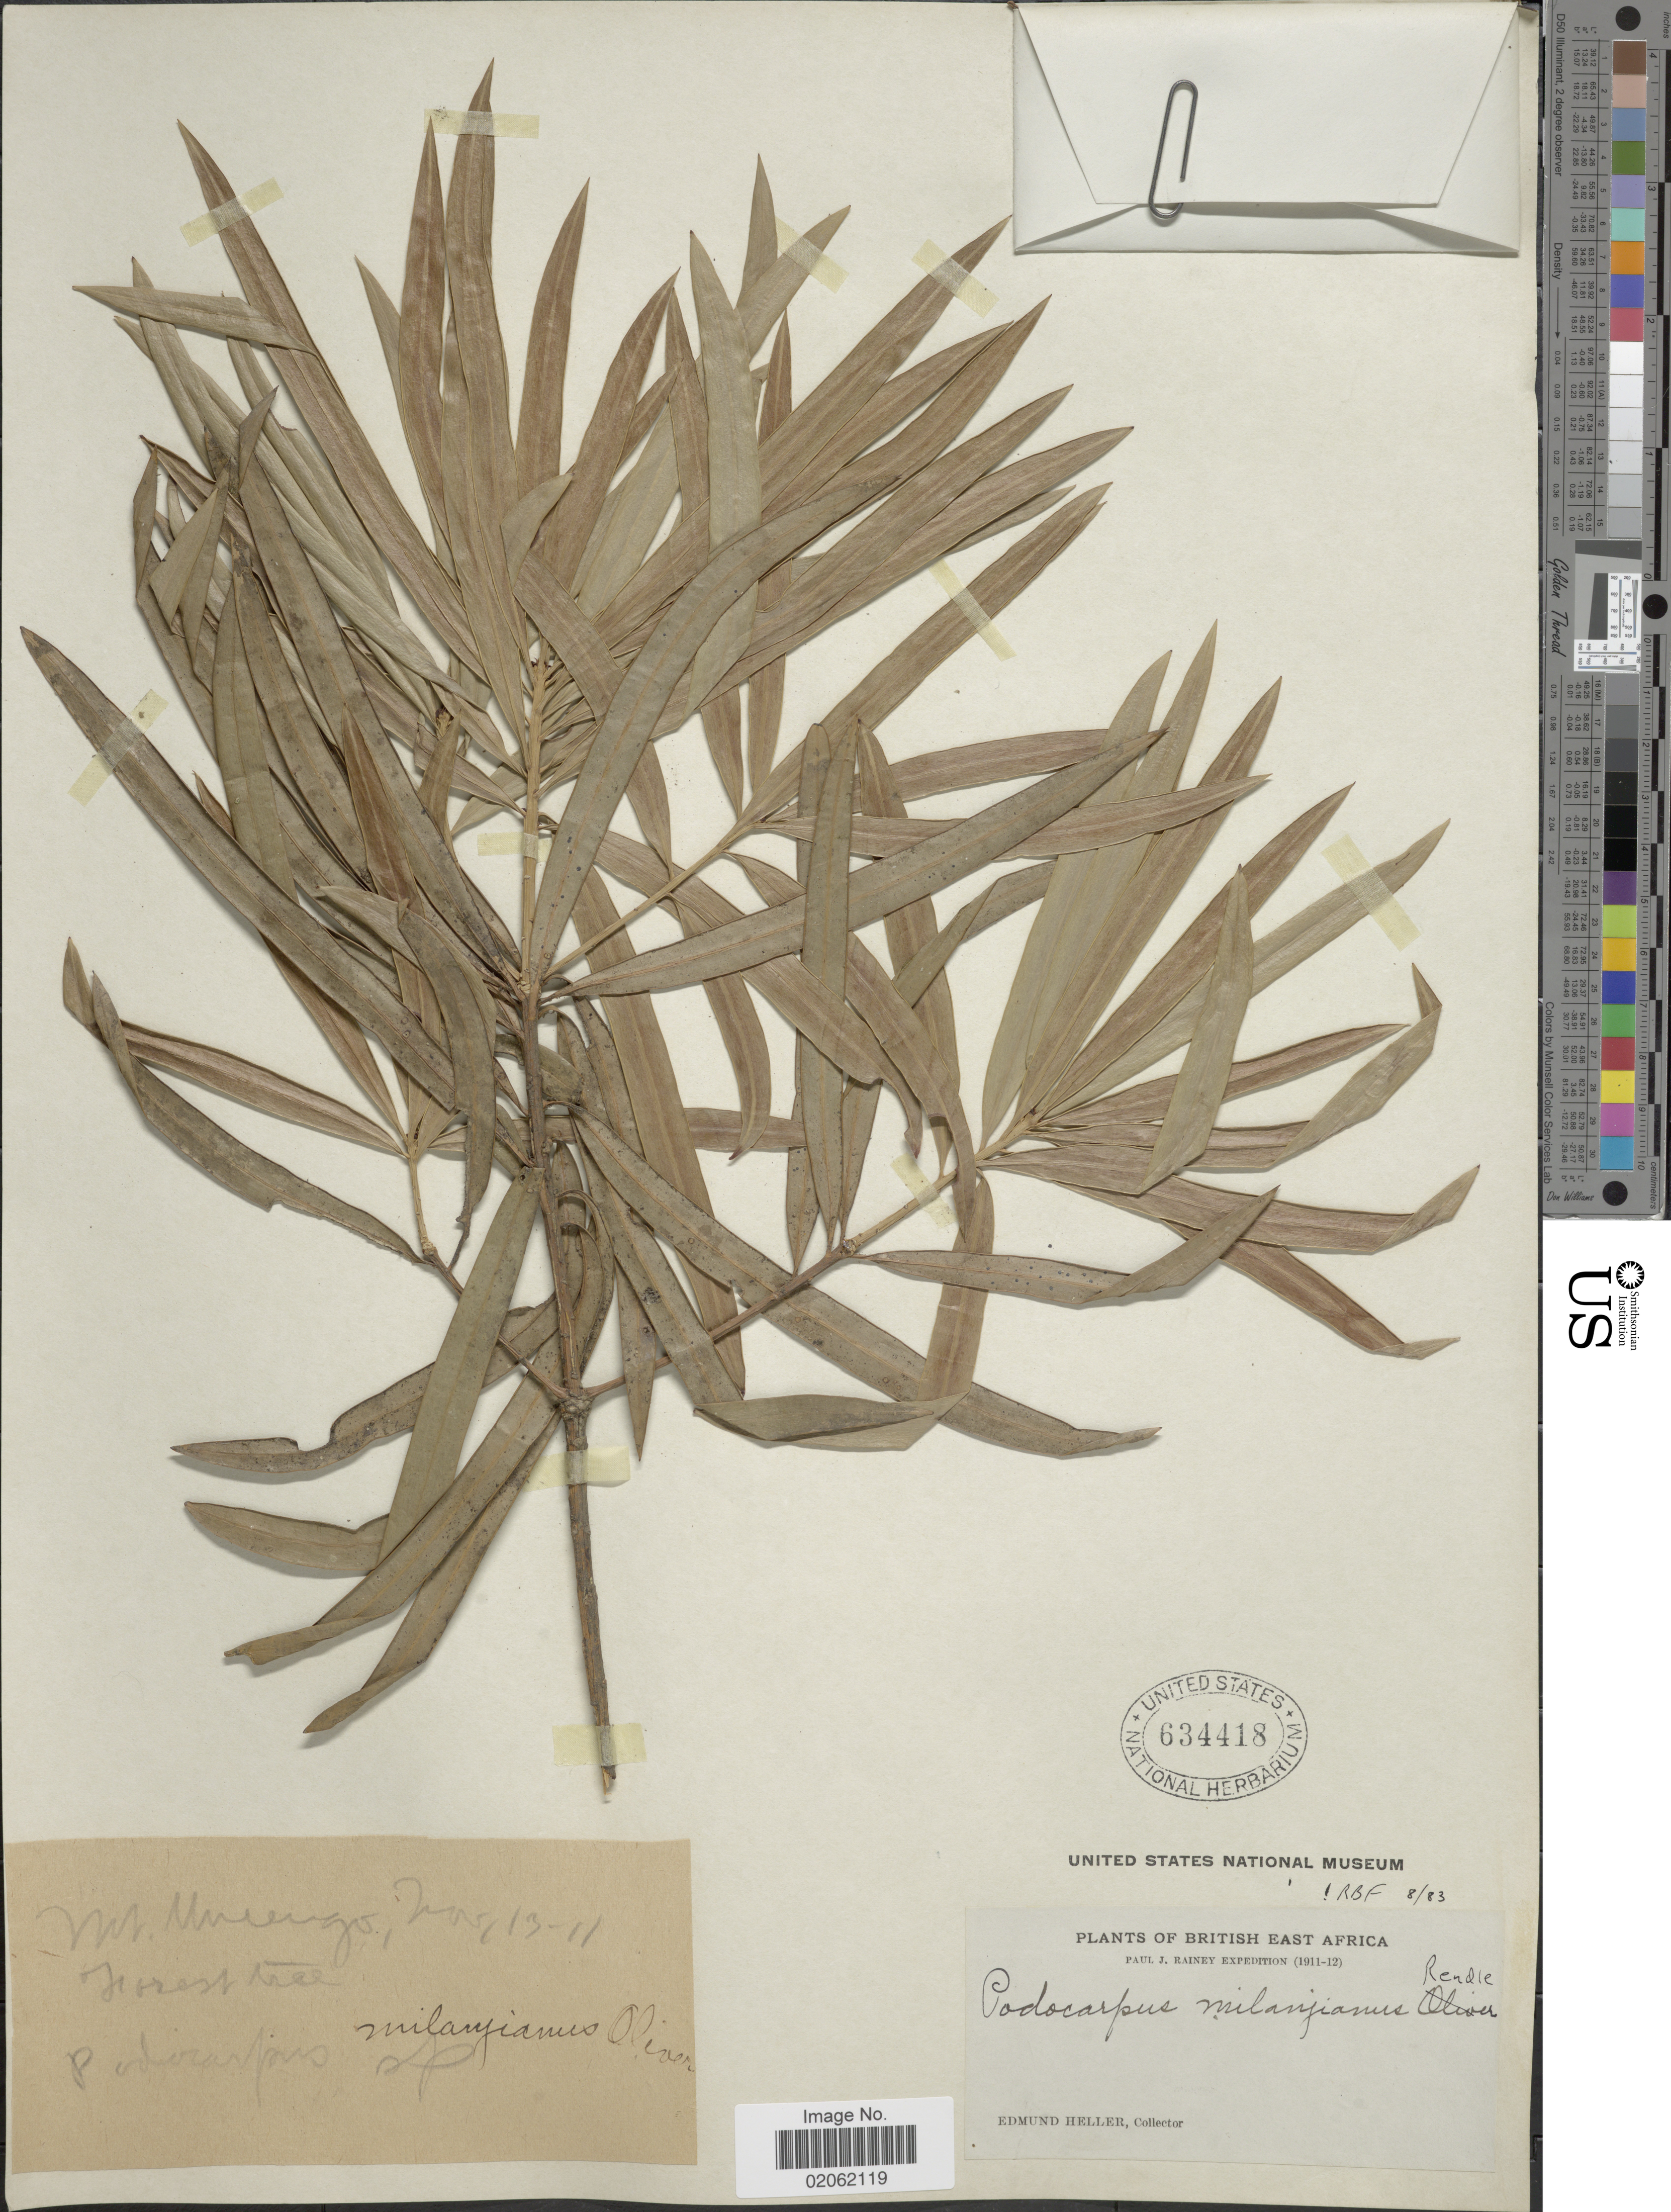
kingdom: Plantae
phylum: Tracheophyta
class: Pinopsida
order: Pinales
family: Podocarpaceae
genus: Podocarpus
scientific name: Podocarpus milanjianus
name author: Rendle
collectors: E. Heller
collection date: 1911-11-13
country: Kenya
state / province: Taita Taveta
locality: Mt Menengai, Forest Tree, British East Africa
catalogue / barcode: US 634418